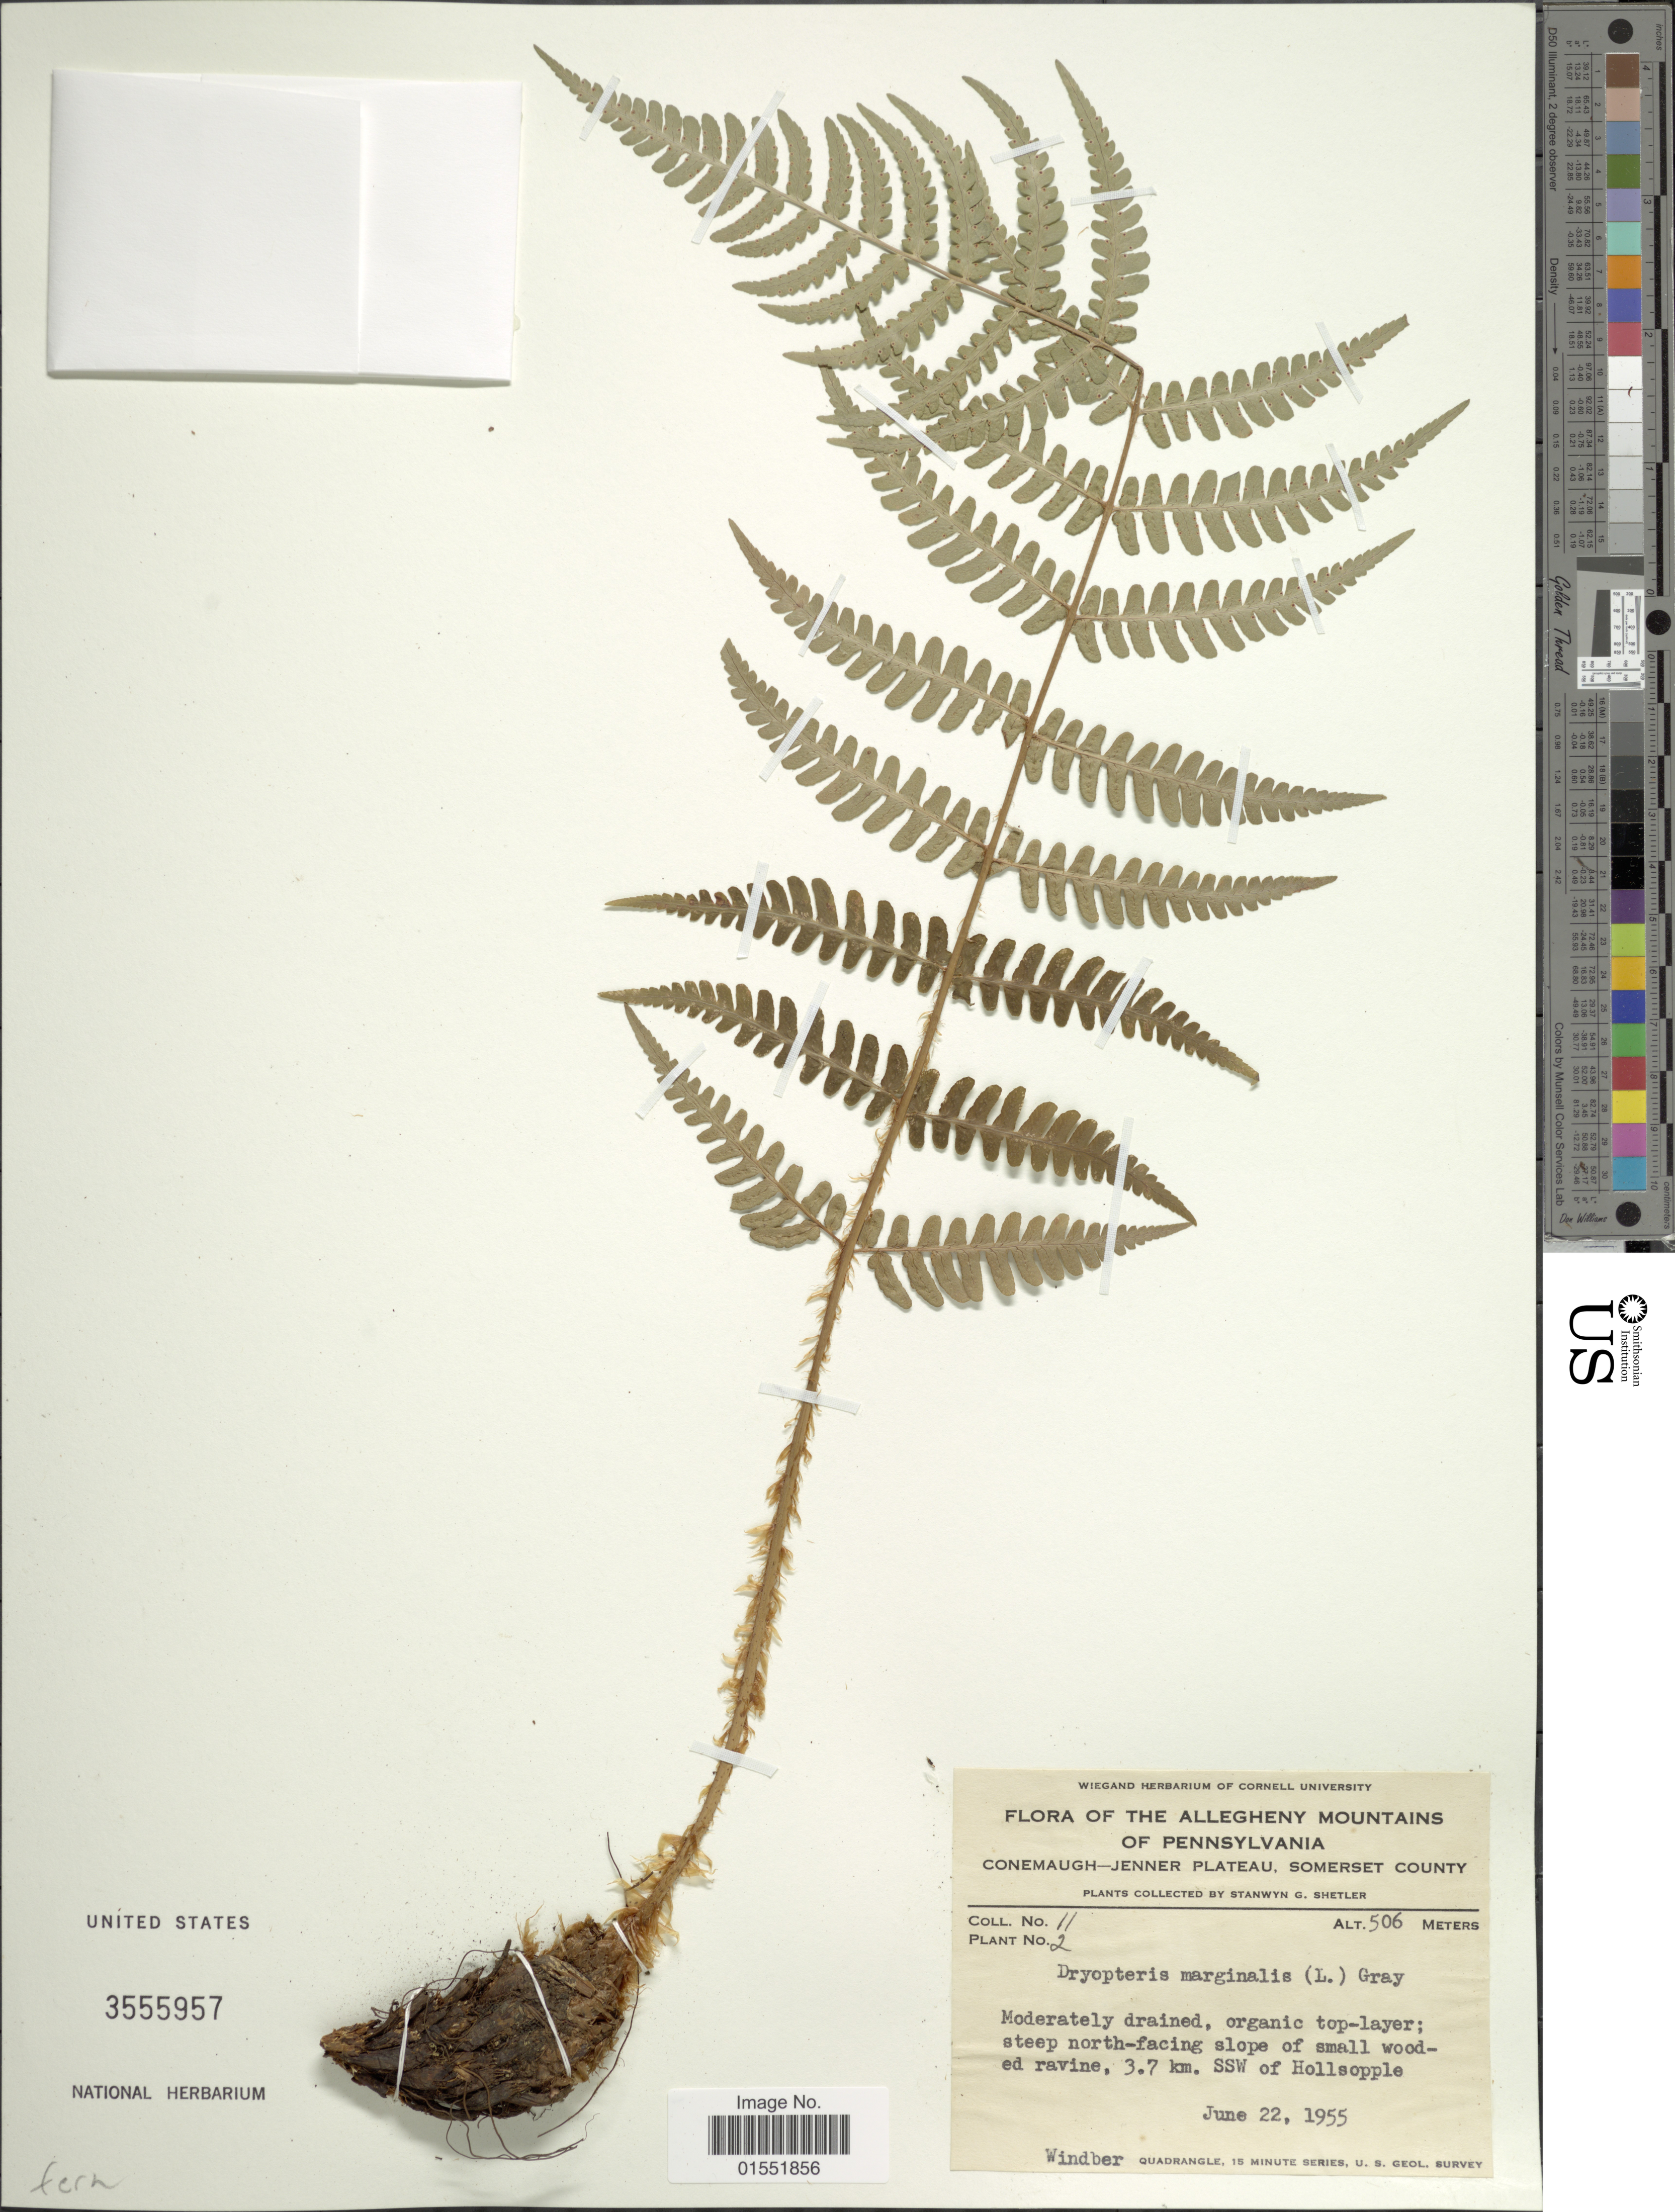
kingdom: Plantae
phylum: Tracheophyta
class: Polypodiopsida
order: Polypodiales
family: Dryopteridaceae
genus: Dryopteris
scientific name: Dryopteris marginalis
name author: (L.) A. Gray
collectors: S. Shetler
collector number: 11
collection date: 1955-06-22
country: United States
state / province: Pennsylvania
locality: Allegheny Mountains. Conemaugh-Jenner Plateau, Somerset County. steep north-facing slope of small wooded ravine, 3.7 km. SSW of Hollsopple. Windber [unsure placement]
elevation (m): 506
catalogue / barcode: US 3555957